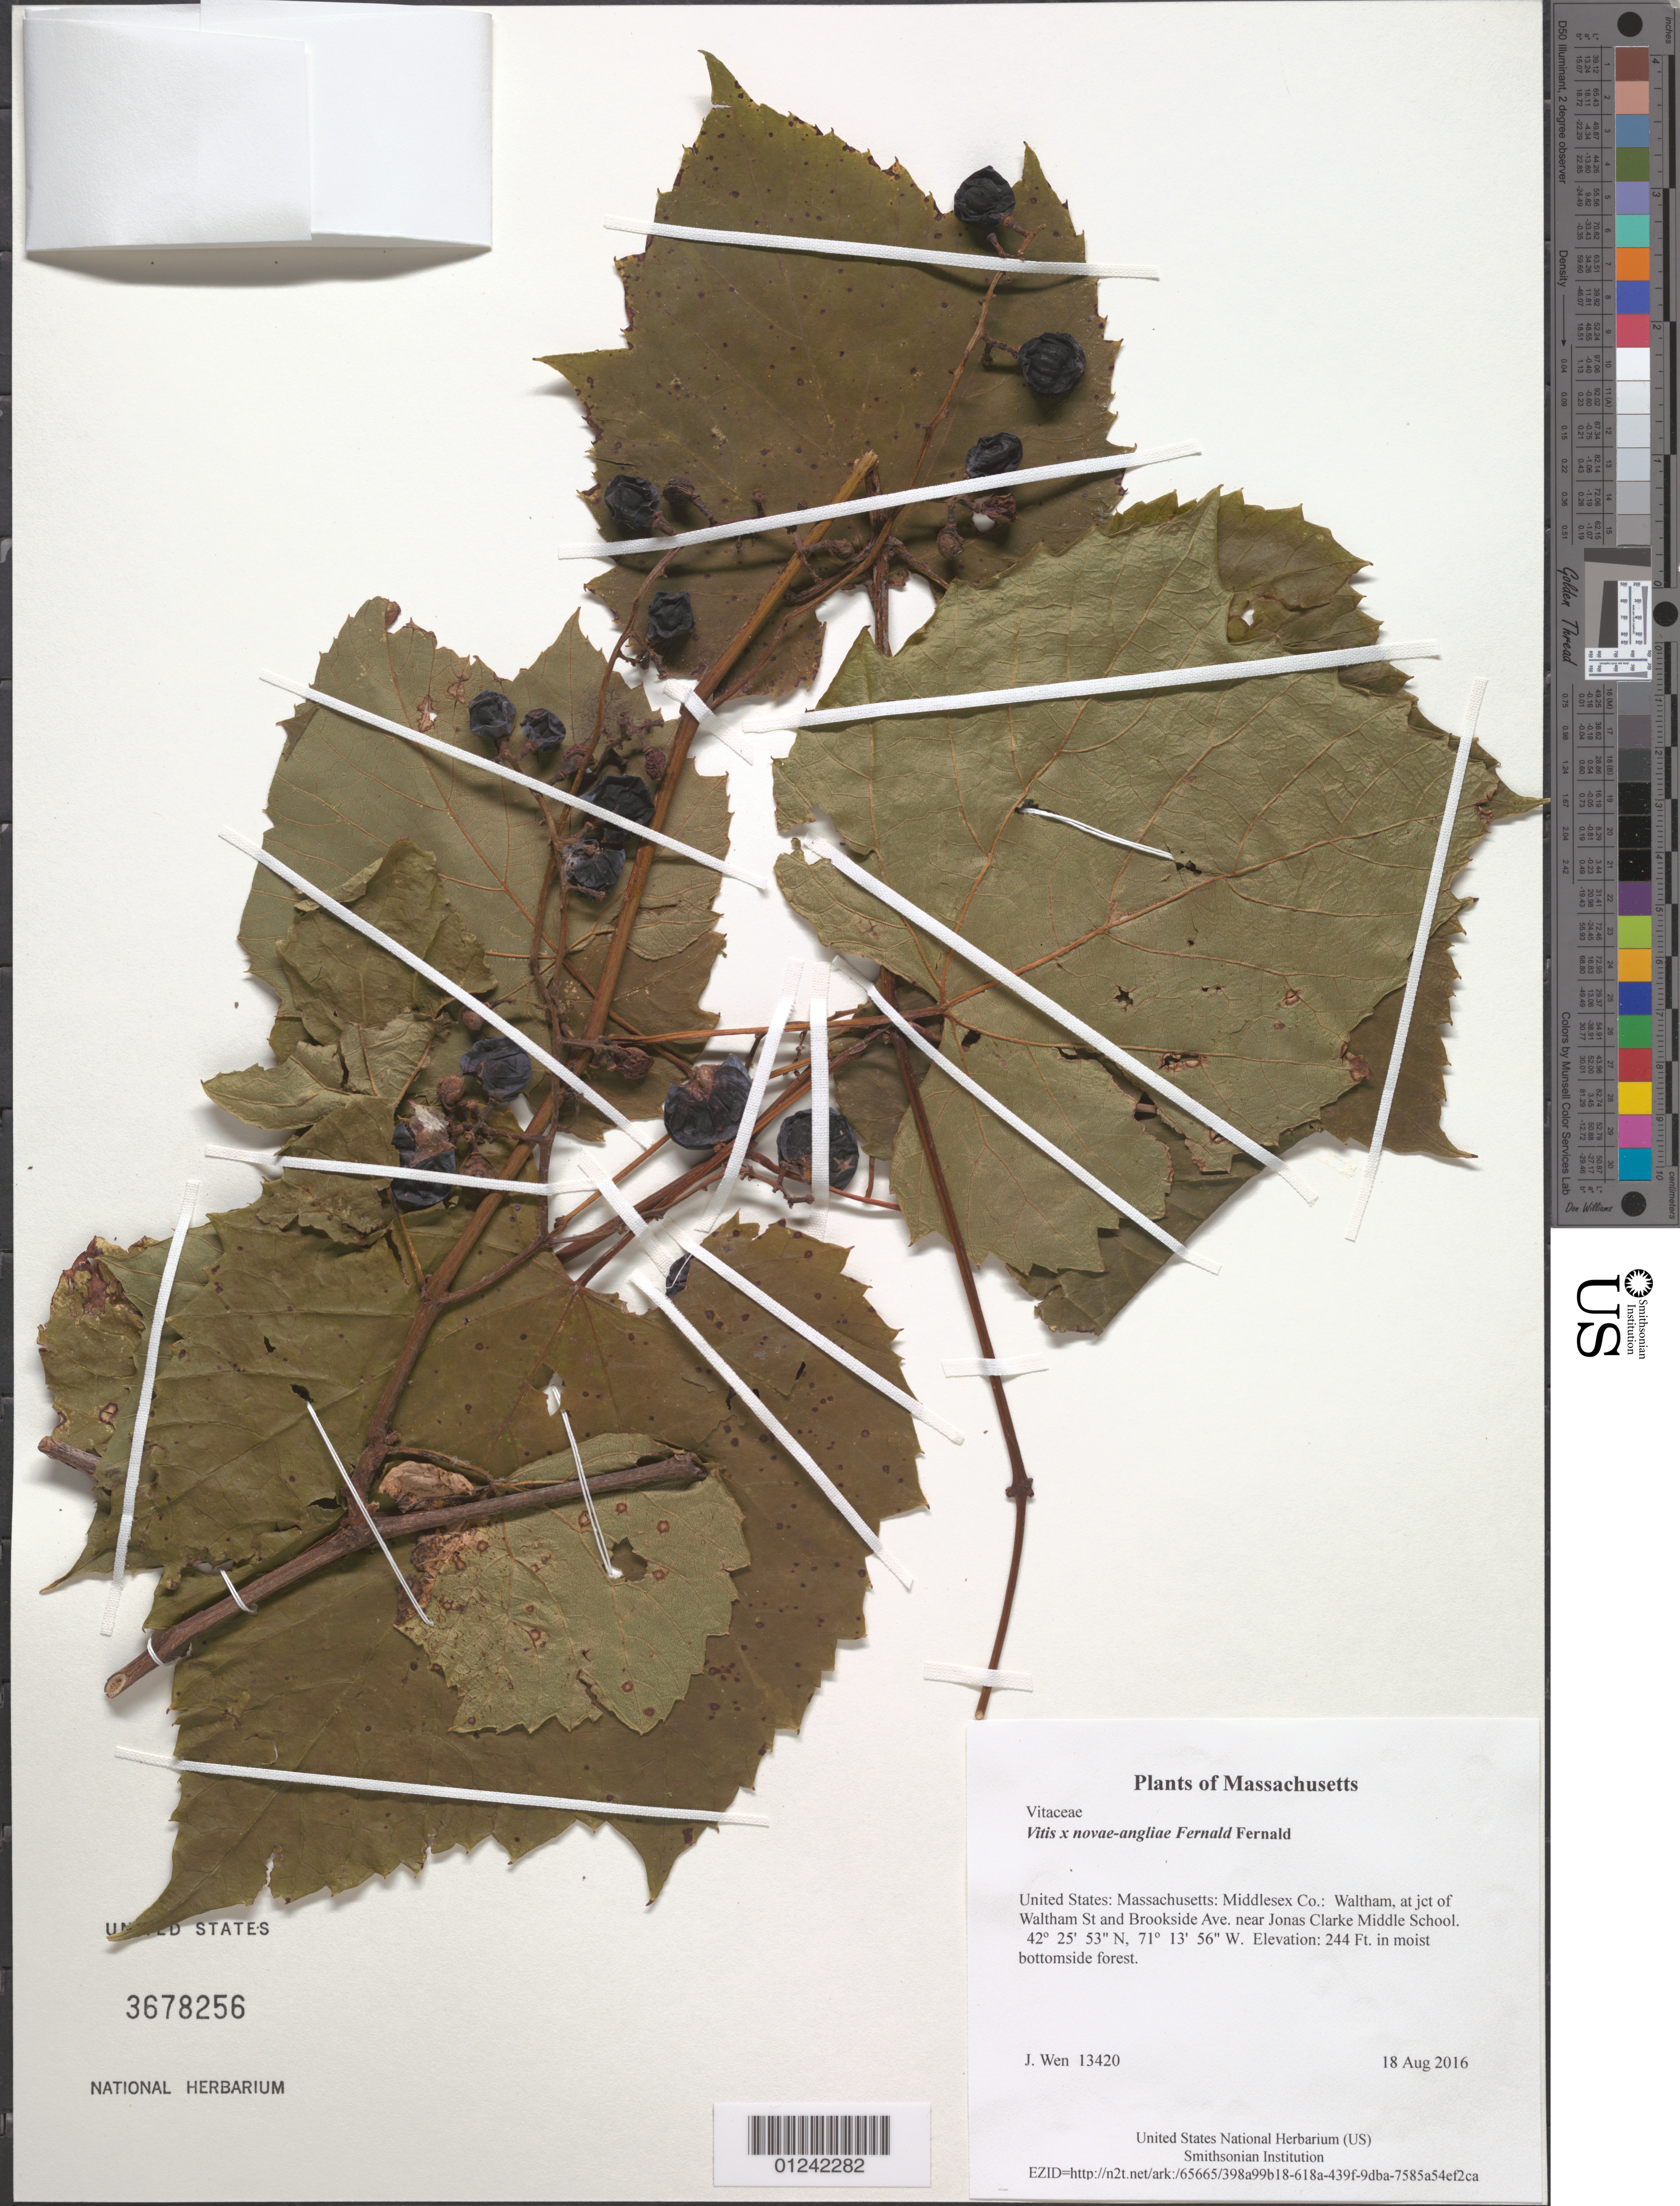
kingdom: Plantae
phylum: Tracheophyta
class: Magnoliopsida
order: Vitales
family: Vitaceae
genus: Vitis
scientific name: Vitis x novae-angliae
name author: Fernald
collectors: J. Wen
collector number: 13420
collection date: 2016-08-18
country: United States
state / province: Massachusetts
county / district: Middlesex Co.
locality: Waltham, at jct of Waltham St and Brookside Ave. near Jonas Clarke Middle School.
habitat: in moist bottomside forest.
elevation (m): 74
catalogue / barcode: US 3678256